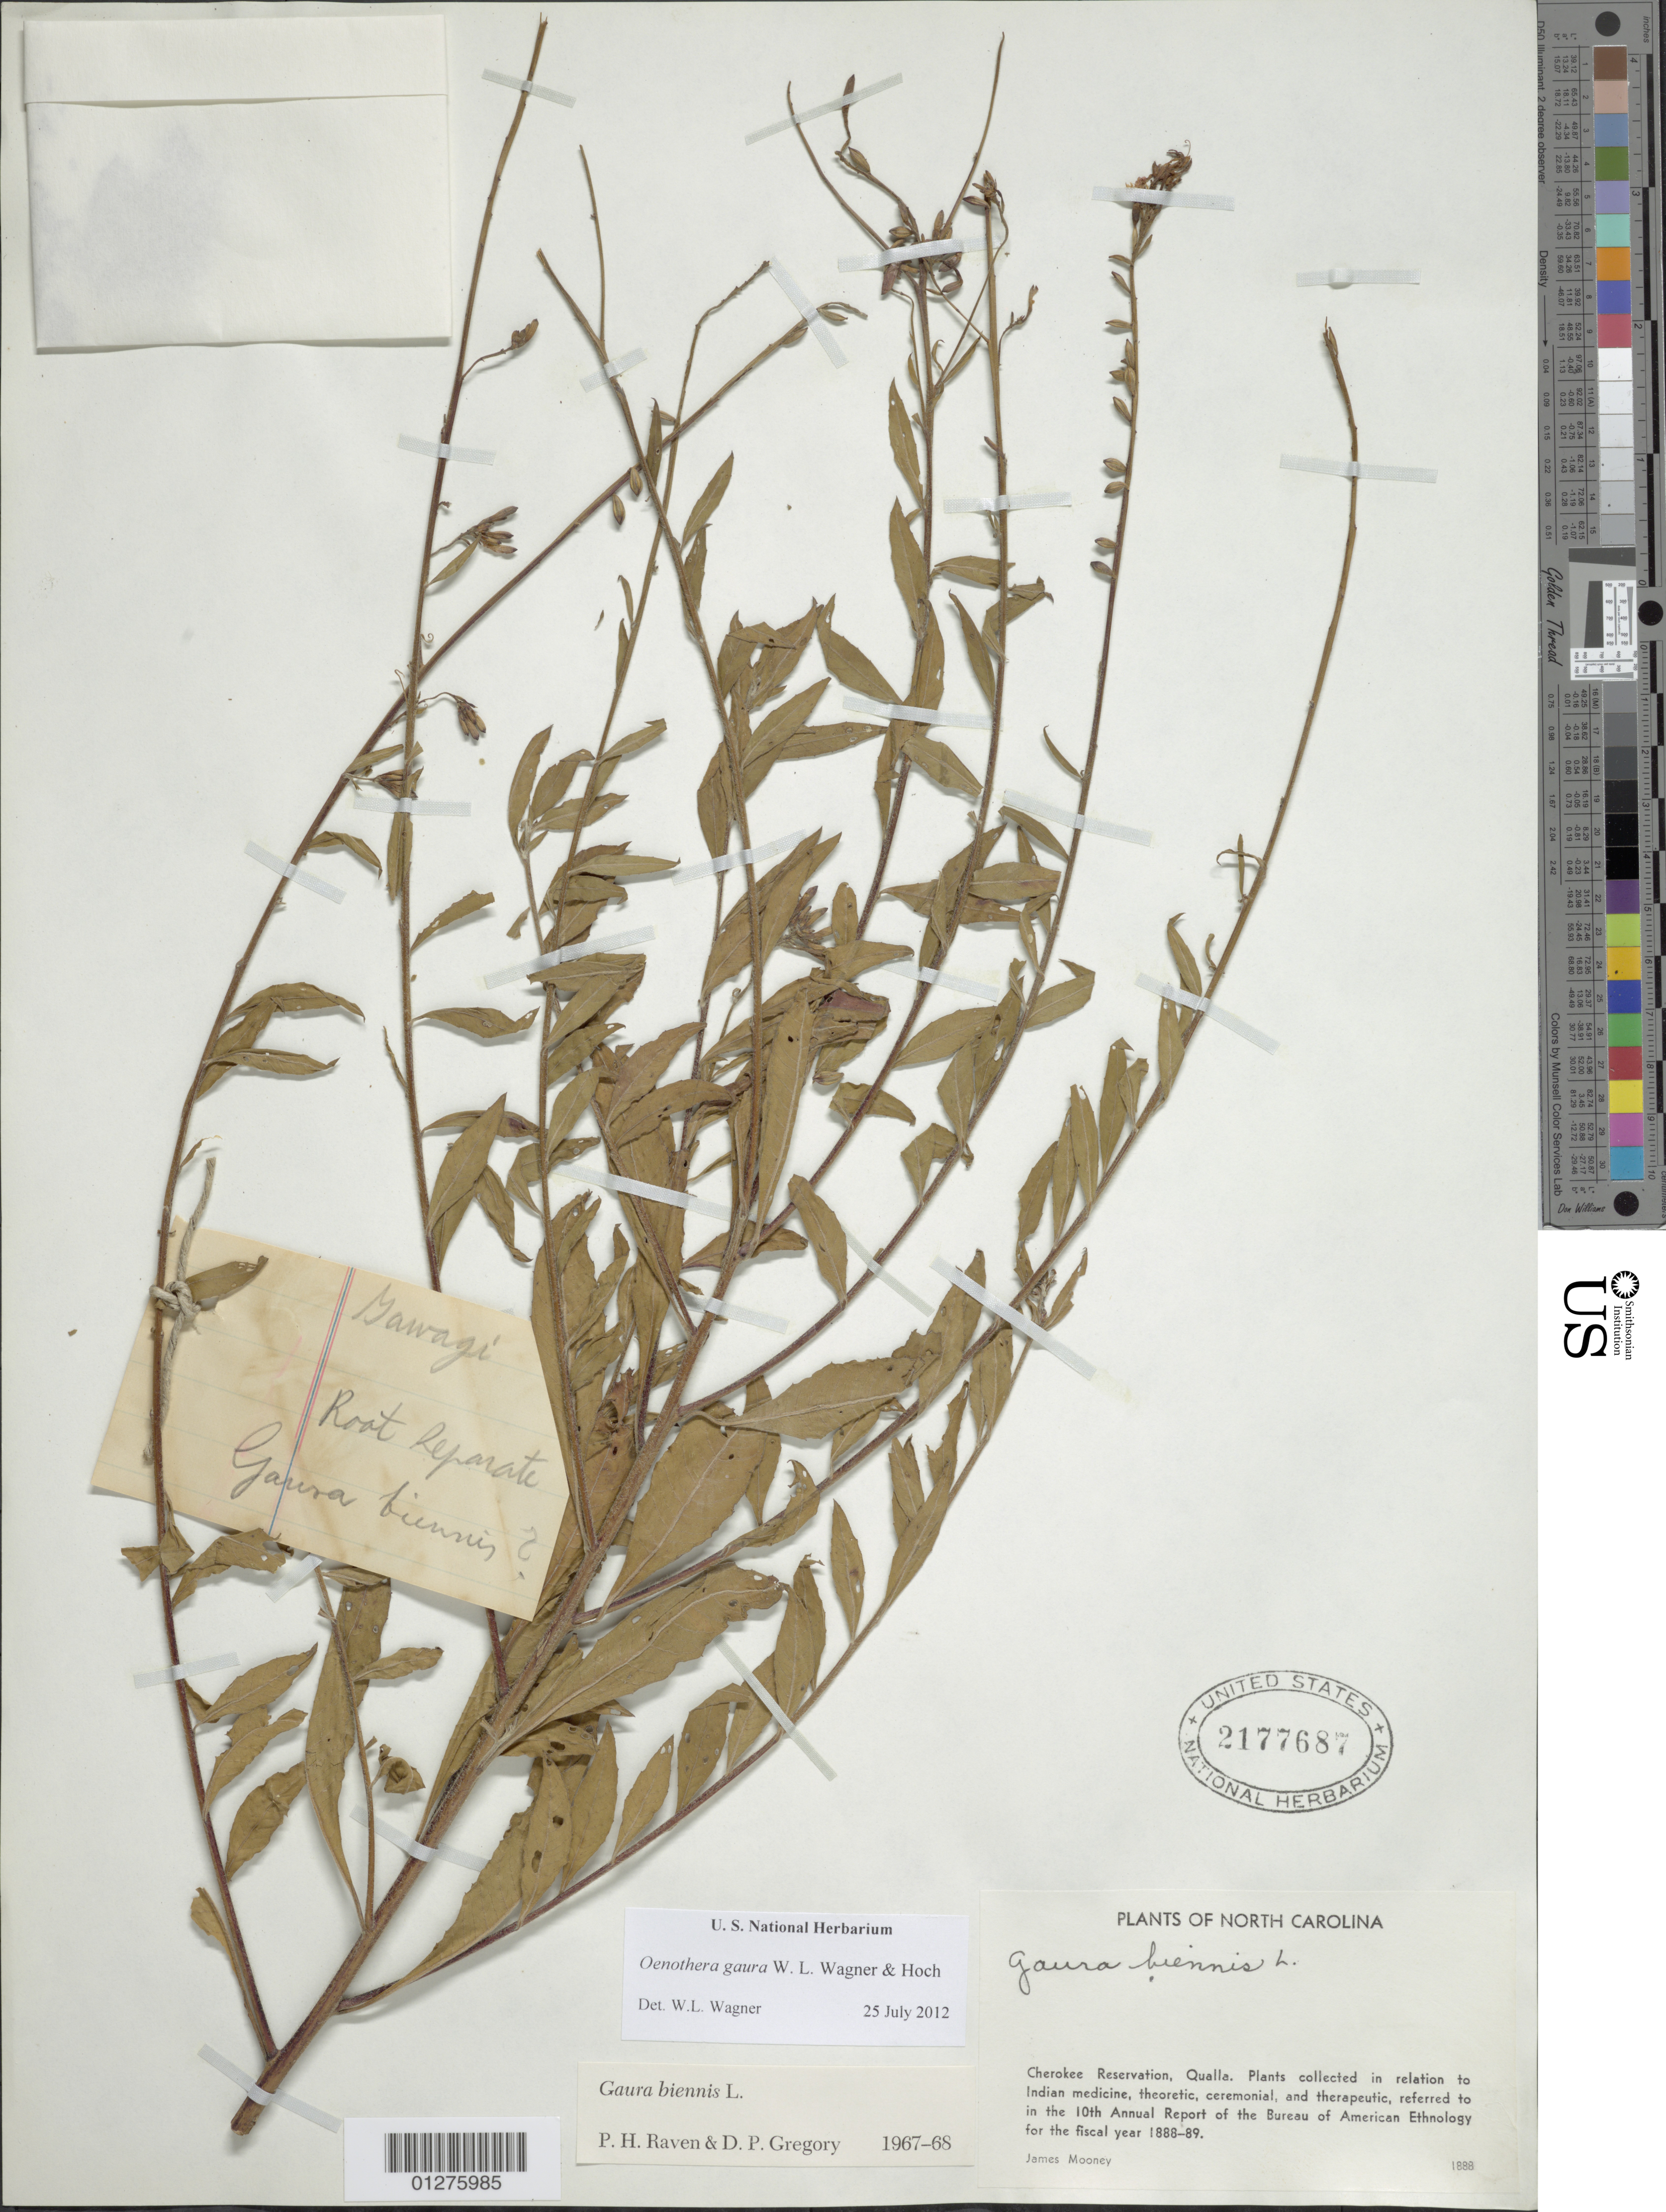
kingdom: Plantae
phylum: Tracheophyta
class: Magnoliopsida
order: Myrtales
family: Onagraceae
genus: Oenothera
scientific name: Oenothera gaura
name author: W.L. Wagner & Hoch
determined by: Wagner, W. L., (BOT), Smithsonian Institution - National Museum of Natural History (UNITED STATES)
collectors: J. Mooney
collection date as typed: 1888-89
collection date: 1888/1889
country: United States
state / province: North Carolina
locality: Cherokee Reservation.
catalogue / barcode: US 2177687